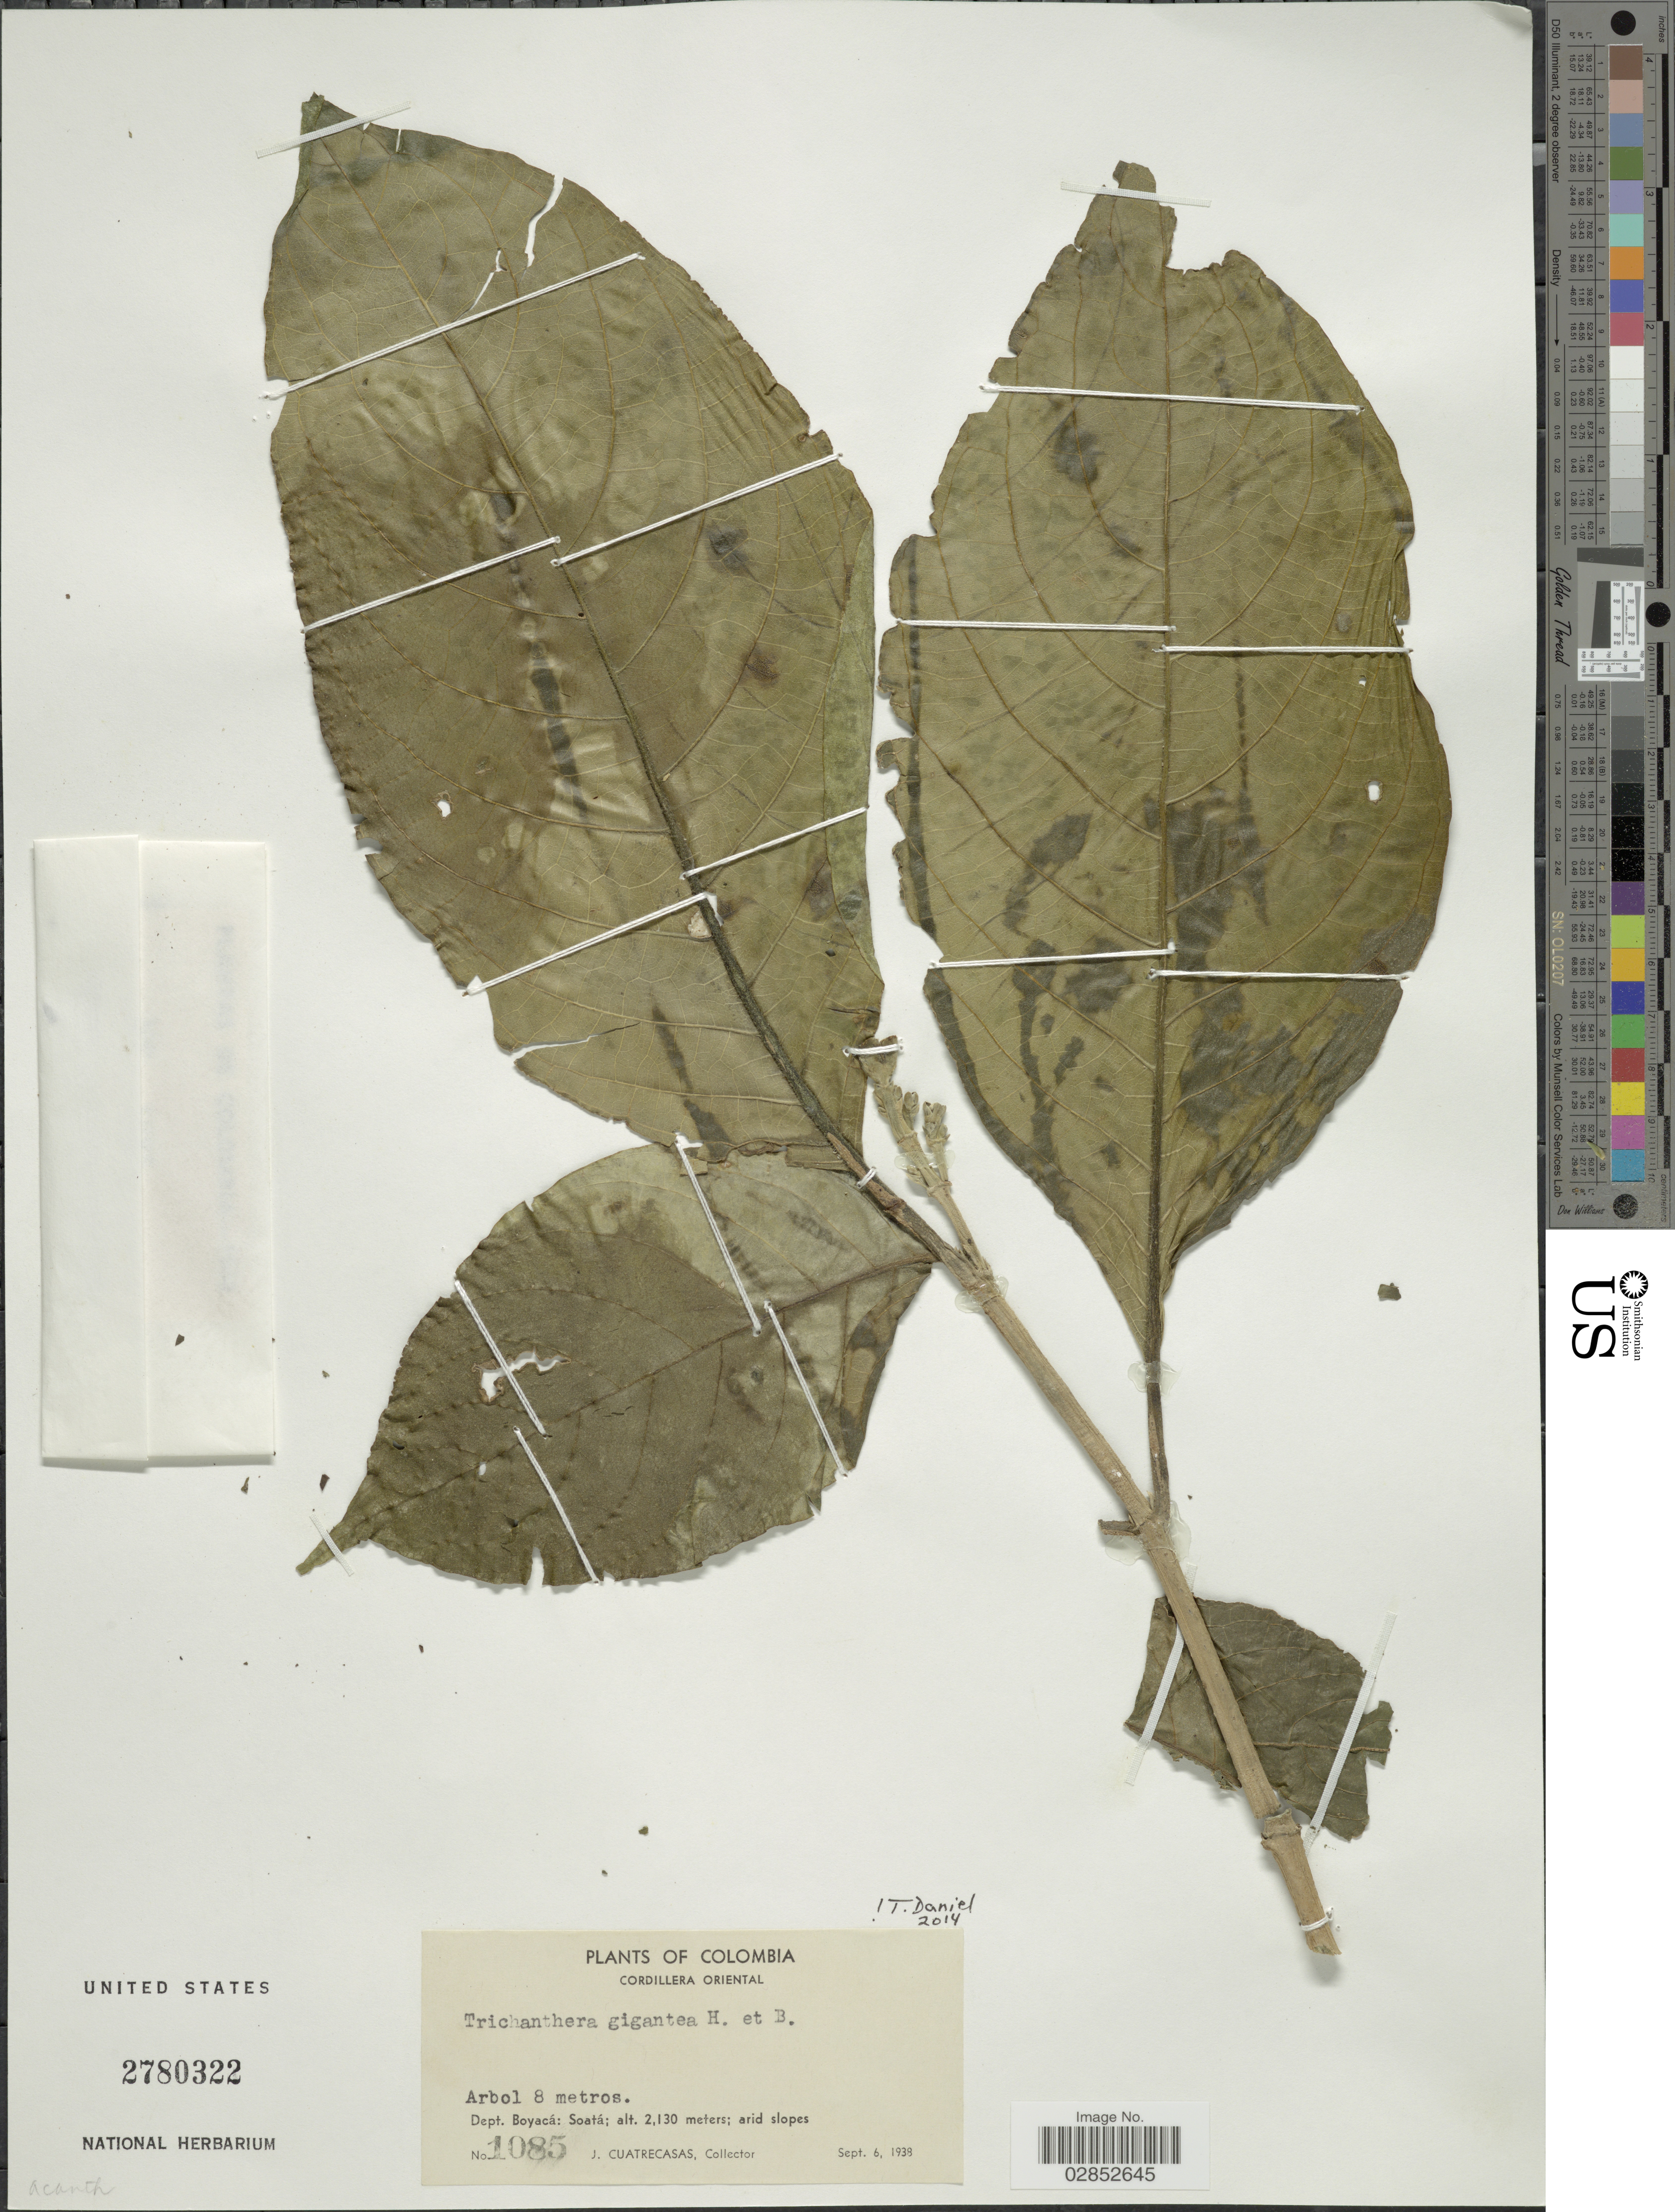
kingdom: Plantae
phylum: Tracheophyta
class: Magnoliopsida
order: Lamiales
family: Acanthaceae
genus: Trichanthera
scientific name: Trichanthera gigantea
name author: (Bonpl.) Nees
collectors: J. Cuatrecasas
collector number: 1085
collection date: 1938-09-06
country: Colombia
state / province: Boyacá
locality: Cordillera Oriental, Dept. Boyacá: Soatá.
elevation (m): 2130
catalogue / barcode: US 2780322